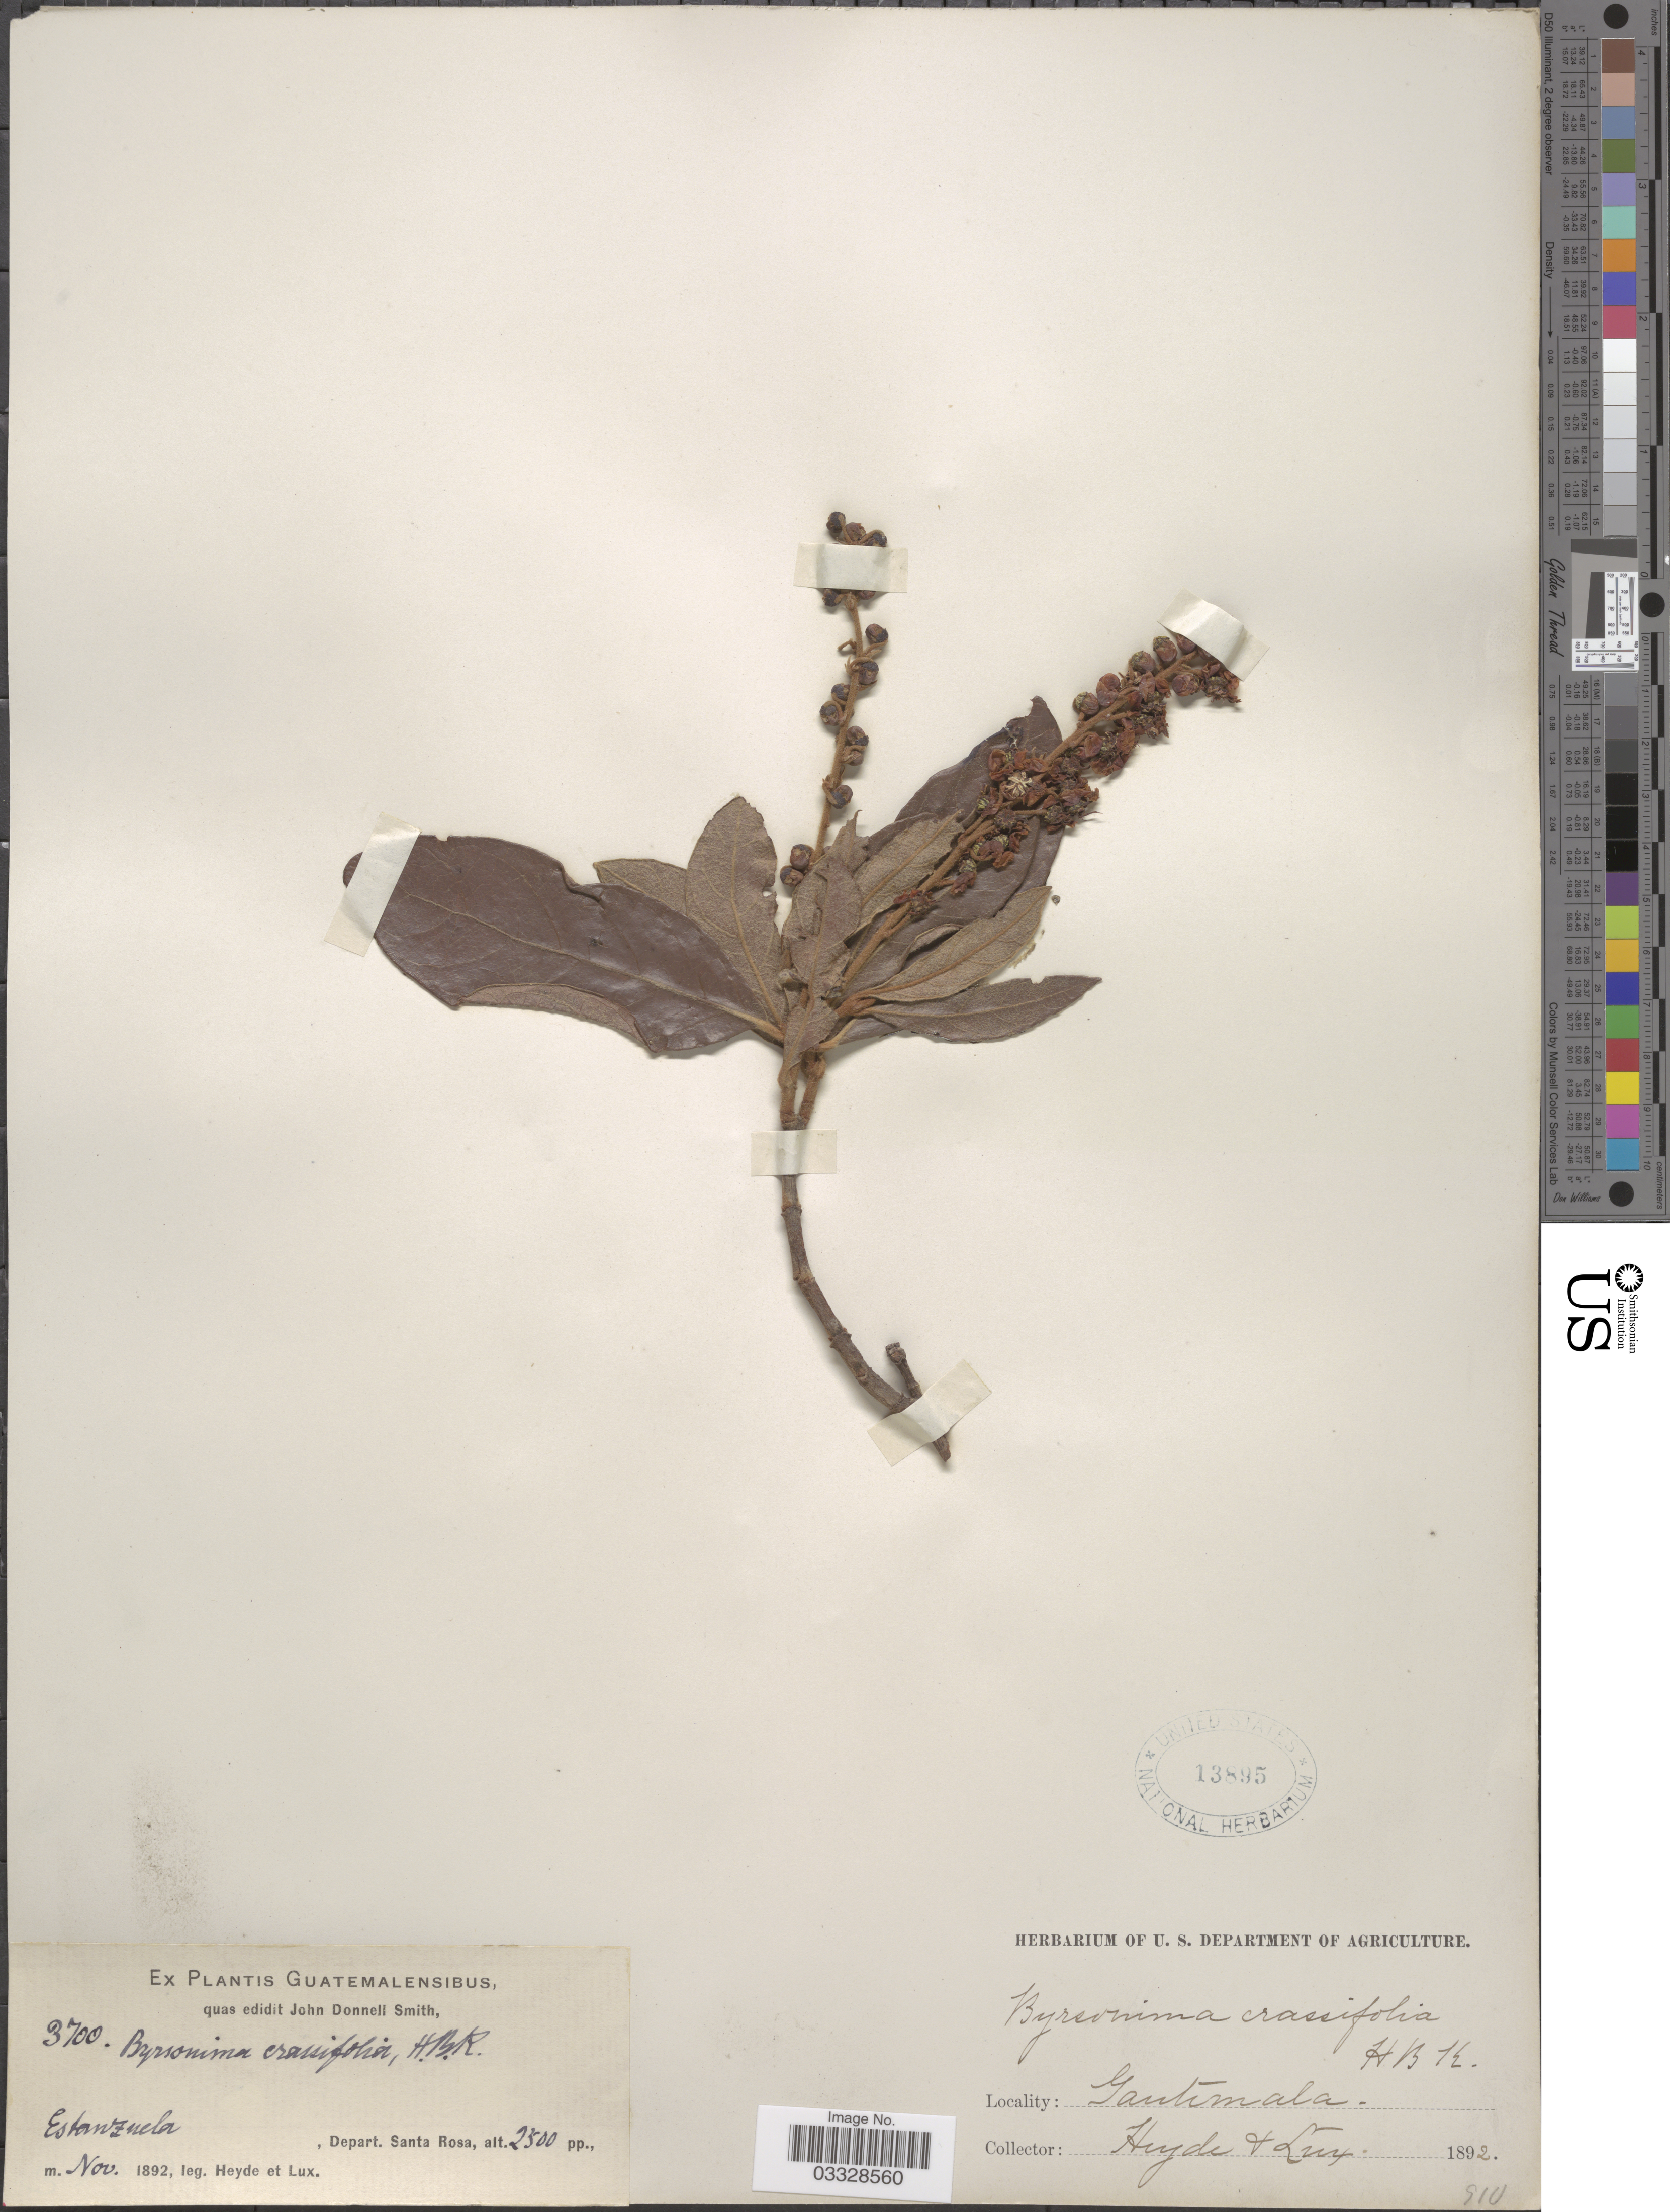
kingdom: Plantae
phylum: Tracheophyta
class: Magnoliopsida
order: Malpighiales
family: Malpighiaceae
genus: Byrsonima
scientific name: Byrsonima crassifolia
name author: (L.) Kunth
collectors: Heyde & Lux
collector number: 3700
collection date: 1892-11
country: Guatemala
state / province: Santa Rosa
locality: Estanzuela, Depart. Santa Rosa.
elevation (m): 762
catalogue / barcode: US 13895